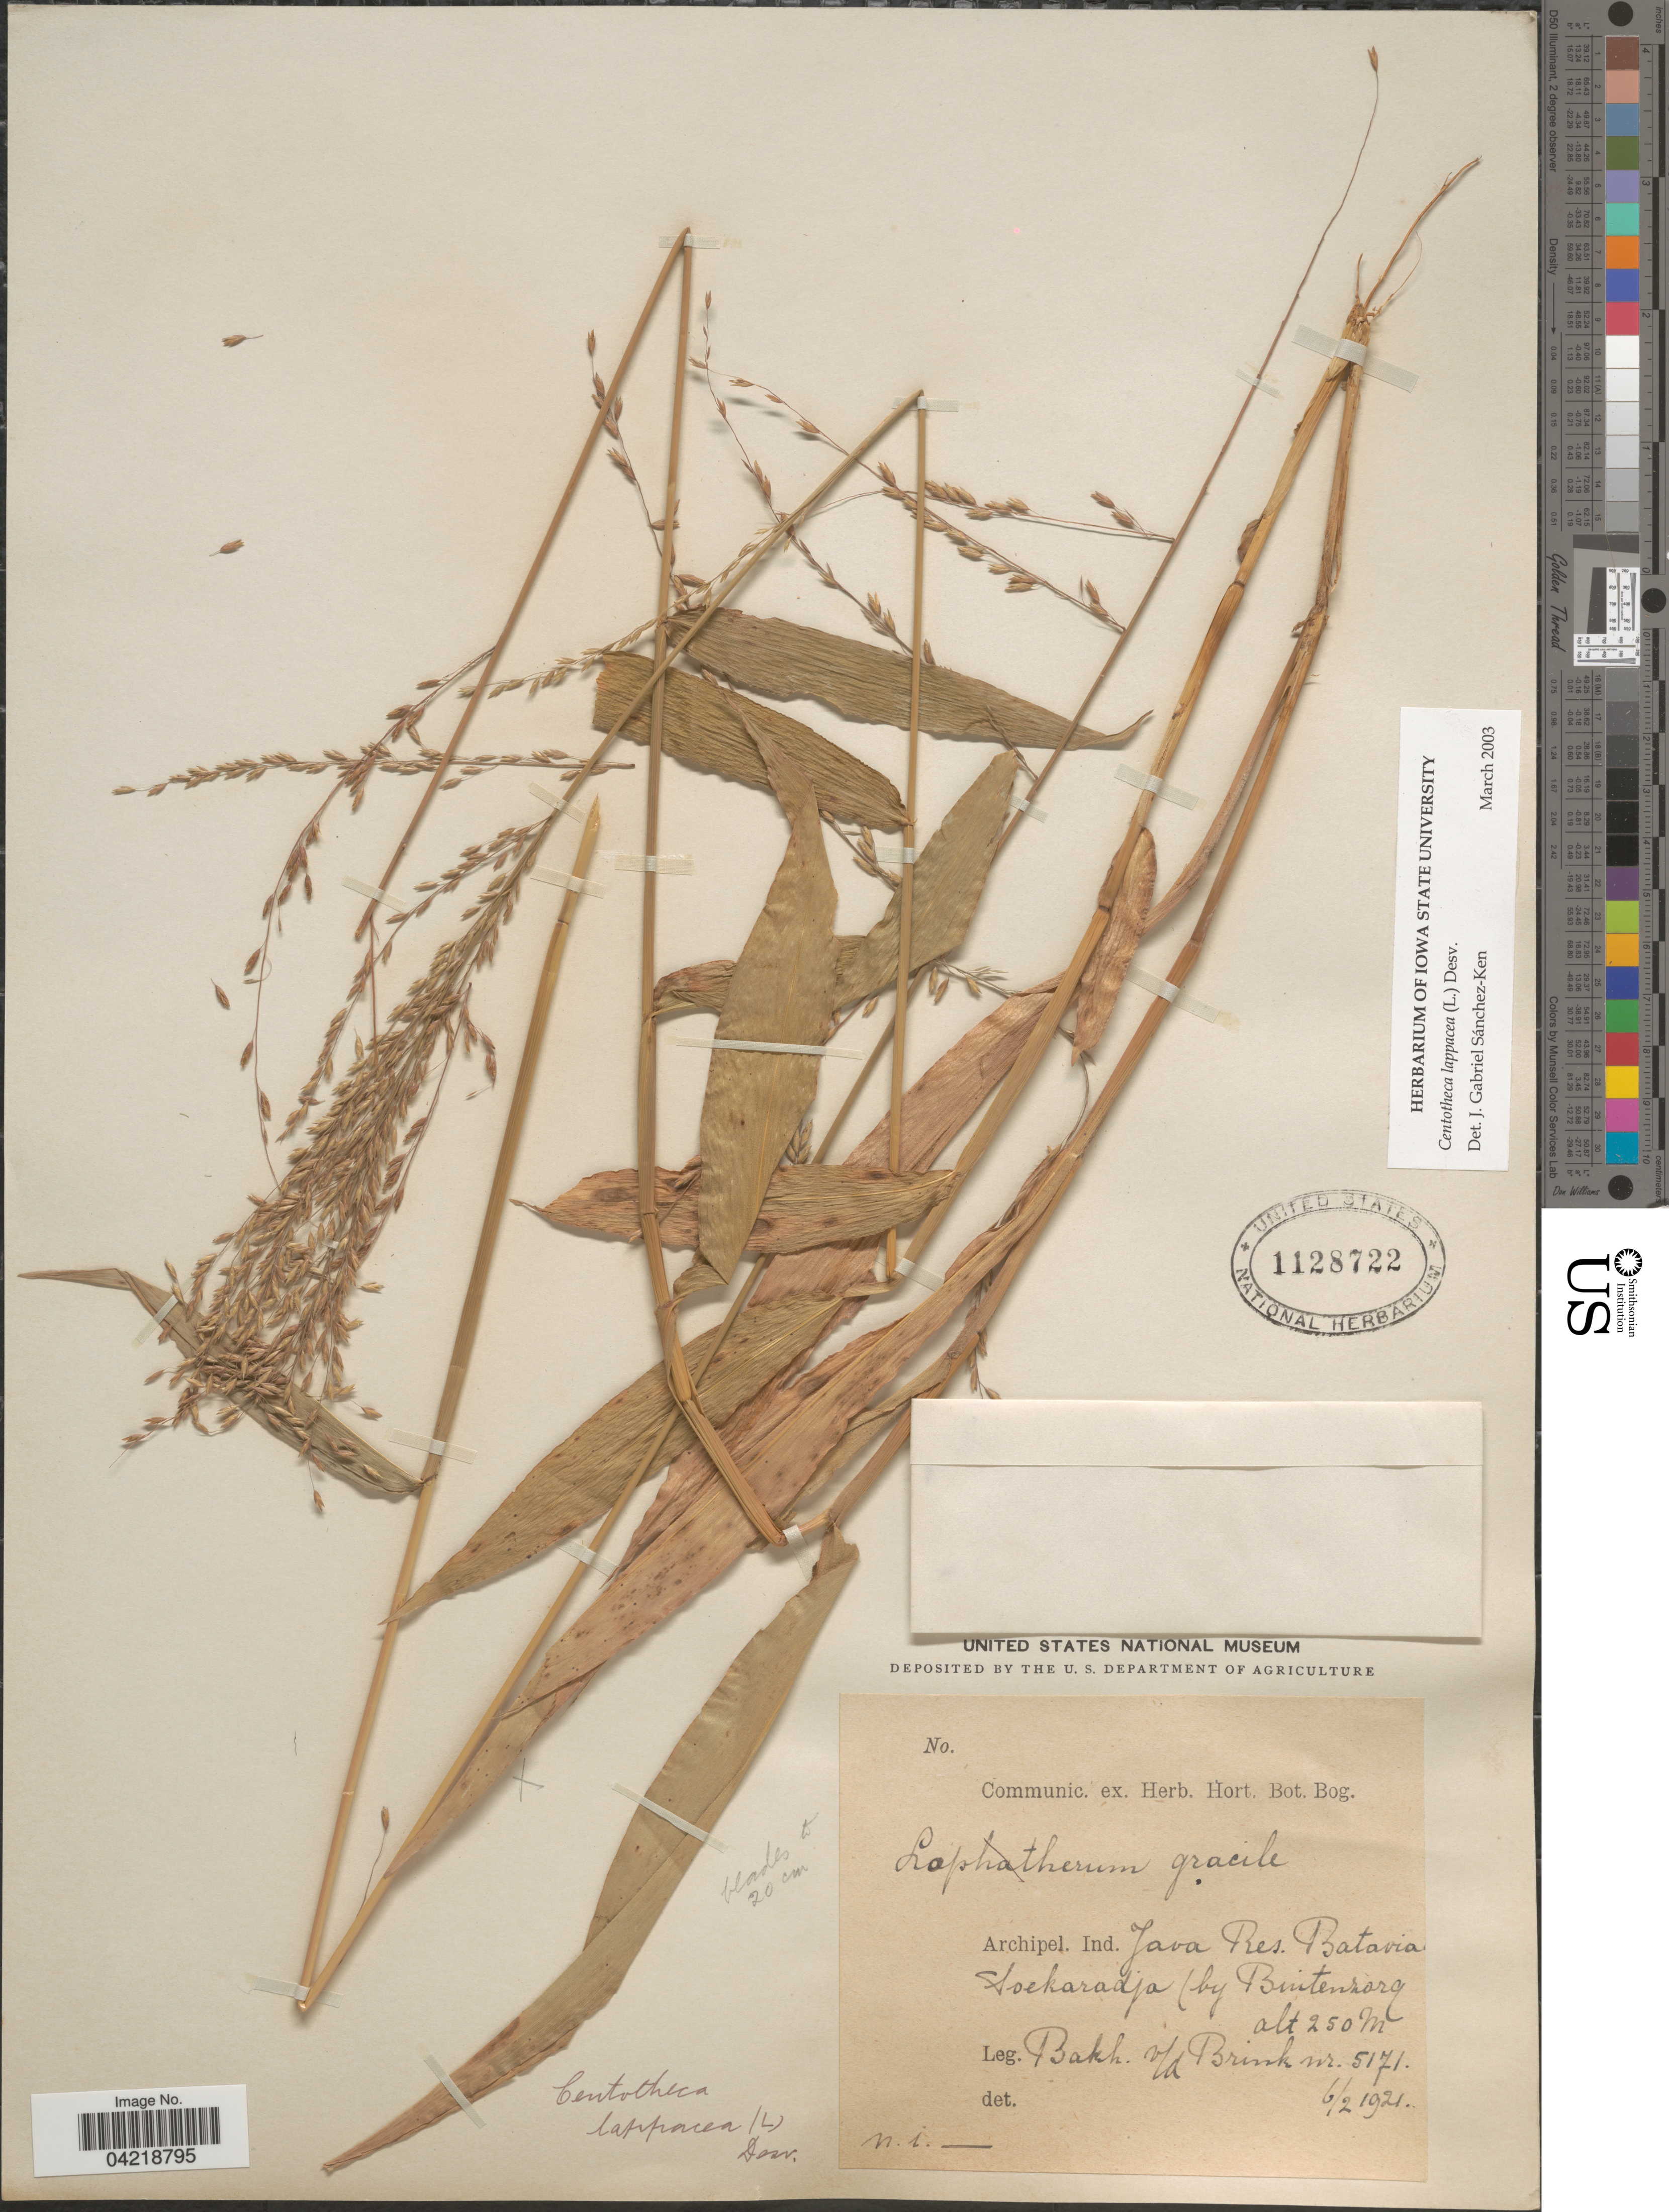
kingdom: Plantae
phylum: Tracheophyta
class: Liliopsida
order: Poales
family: Poaceae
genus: Centotheca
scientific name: Centotheca lappacea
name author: (L.) Desv.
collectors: R. C. Bakhuizen van den Brink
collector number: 5171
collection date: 1921-02-06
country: Indonesia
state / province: Java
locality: Archipel. Ind. Java Res. Batavia. Soekaradja (bij Buitenzorg)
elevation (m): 250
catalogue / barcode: US 1128722